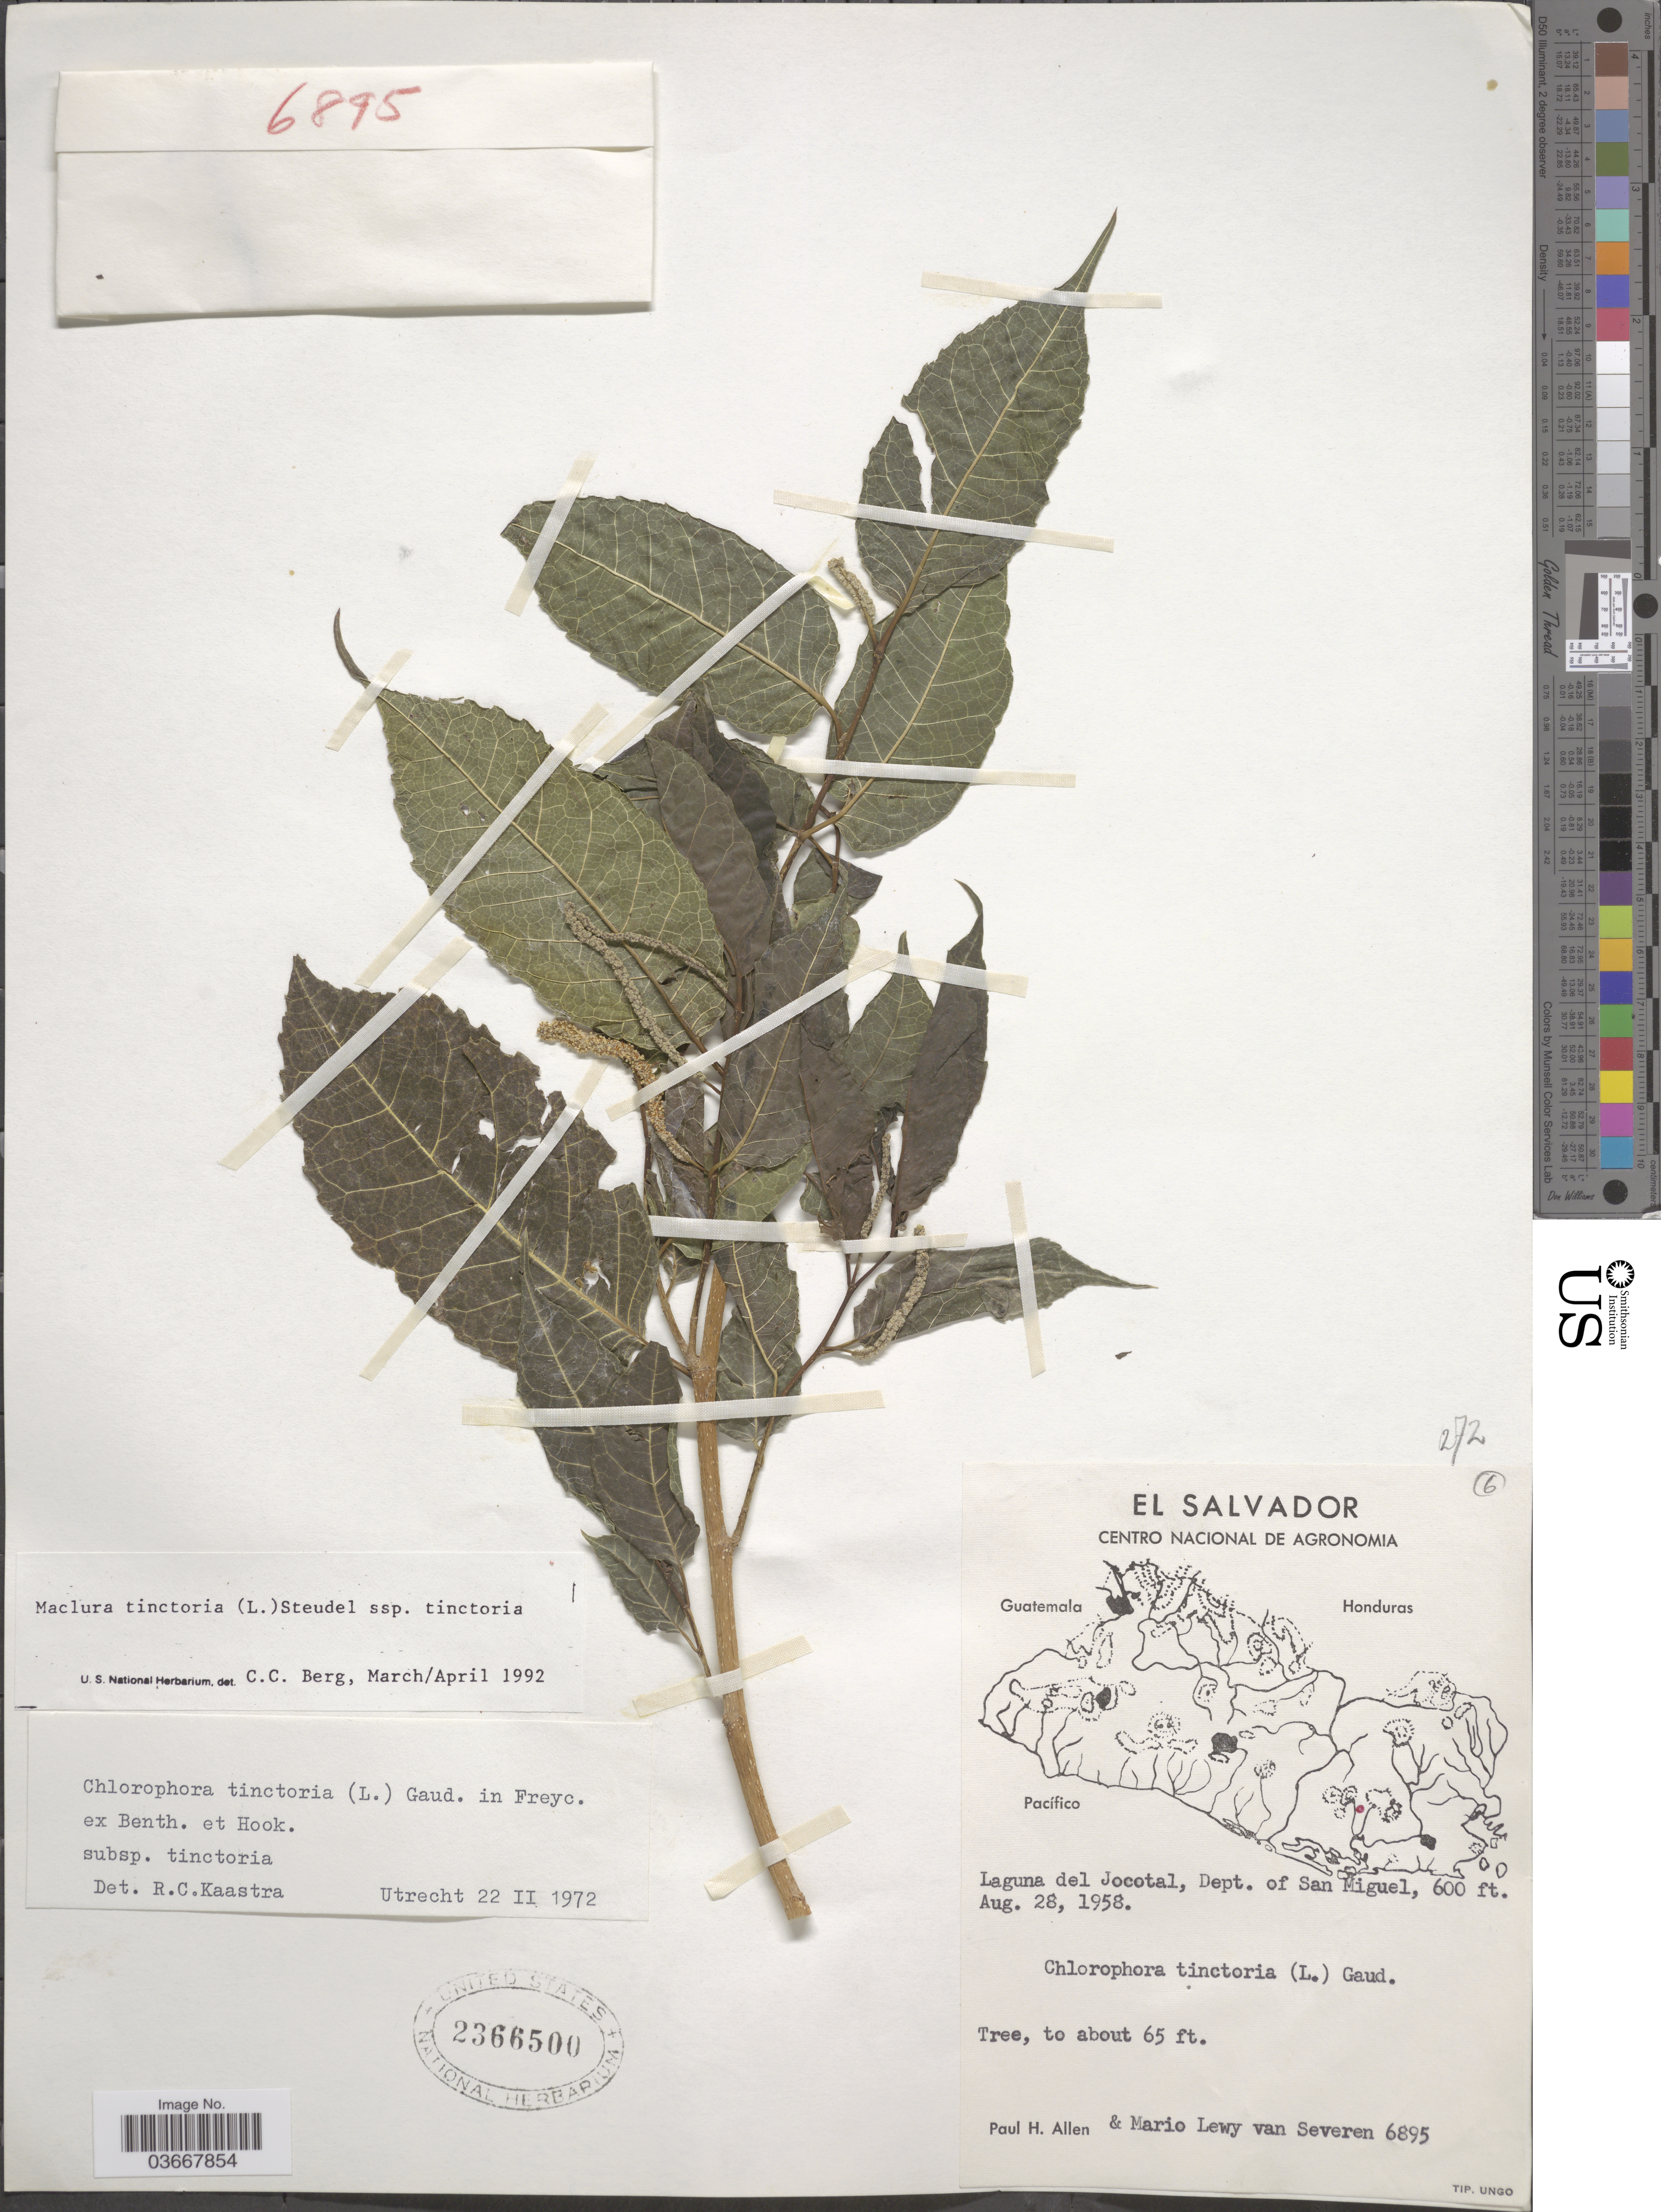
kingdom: Plantae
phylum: Tracheophyta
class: Magnoliopsida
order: Rosales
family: Moraceae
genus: Maclura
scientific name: Maclura tinctoria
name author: (L.) D. Don ex Steud.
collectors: P. H. Allen & M. Van Severen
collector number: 6895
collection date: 1958-08-28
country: El Salvador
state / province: San Miguel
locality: Laguna del Jocotal, Dept. of San Miguel.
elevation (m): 183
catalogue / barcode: US 2366500